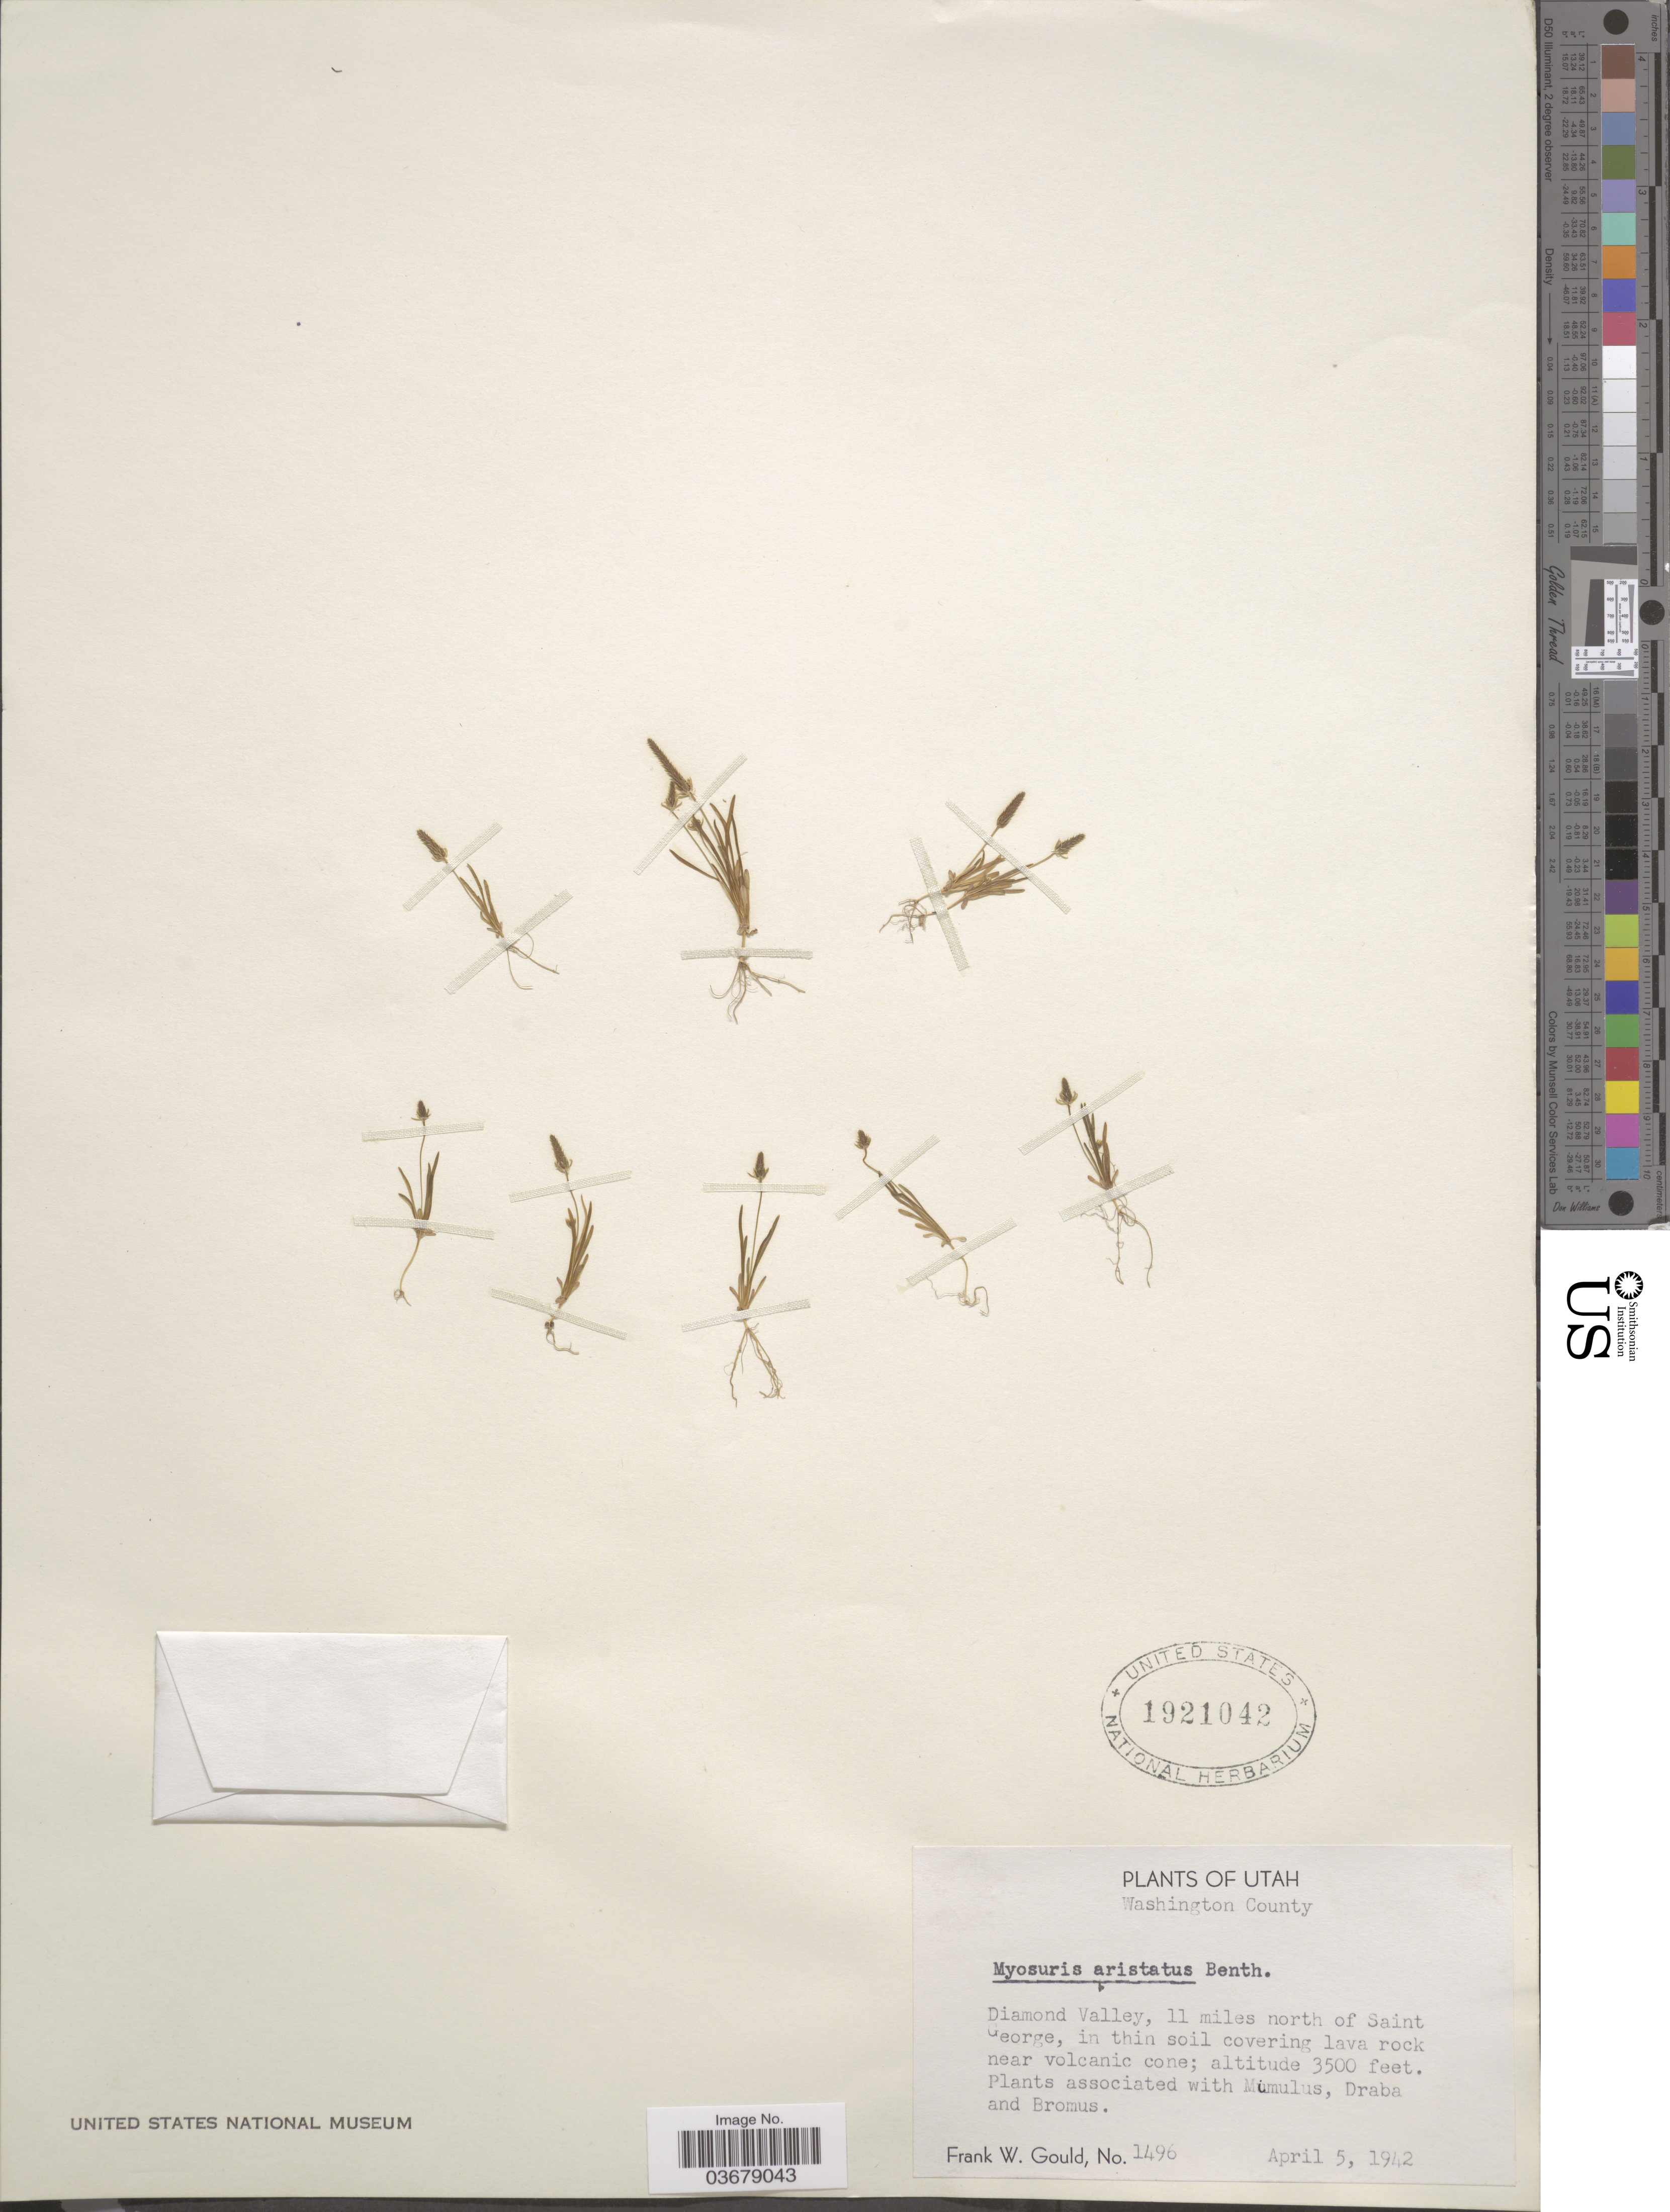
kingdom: Plantae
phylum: Tracheophyta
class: Magnoliopsida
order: Ranunculales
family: Ranunculaceae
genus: Myosurus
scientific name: Myosurus aristatus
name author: Benth.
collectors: F. W. Gould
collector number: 1496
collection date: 1942-04-05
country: United States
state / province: Utah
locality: Washington County. Diamond Valley, 11 miles north of Saint George.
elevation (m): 1067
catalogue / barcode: US 1921042